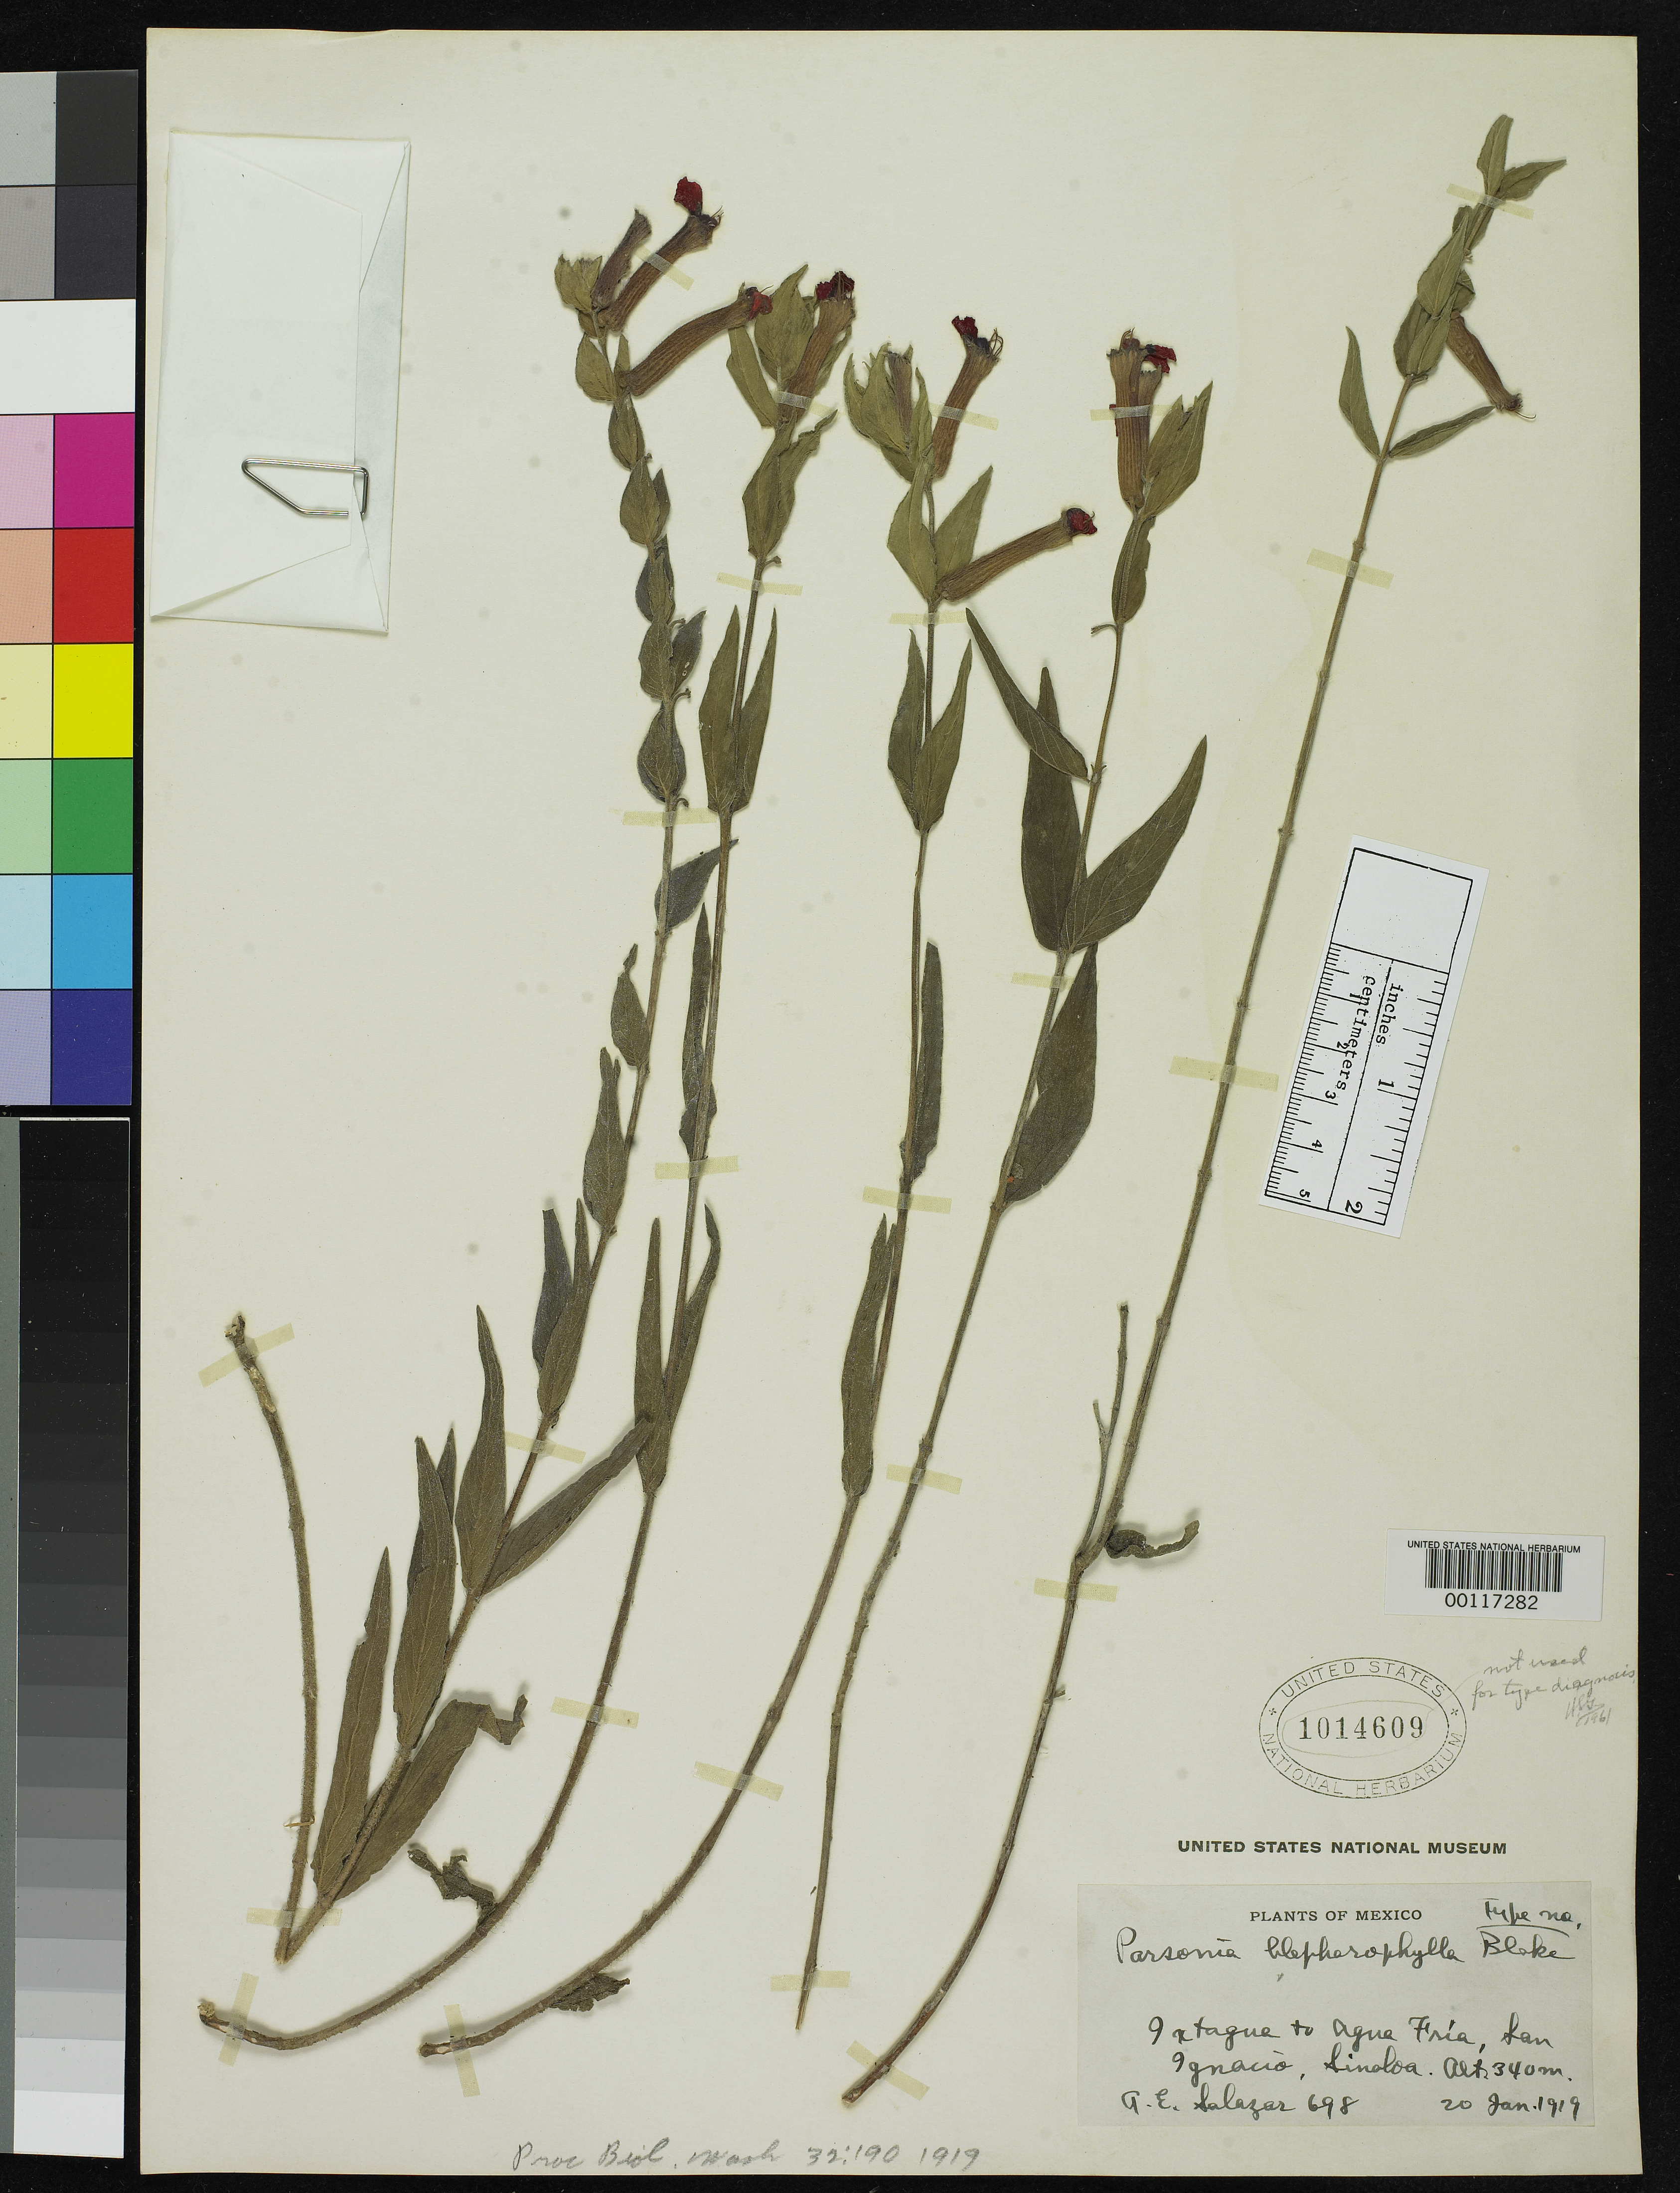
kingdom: Plantae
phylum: Tracheophyta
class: Magnoliopsida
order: Myrtales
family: Lythraceae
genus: Parsonsia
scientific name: Parsonsia blepharophylla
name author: S.F. Blake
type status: Isotype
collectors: A. E. Salazar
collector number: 698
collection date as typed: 20 Jan 1919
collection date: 1919-01-20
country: Mexico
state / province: Sinaloa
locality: Road from Ixtagua to Agua Fria.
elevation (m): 340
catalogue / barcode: US 1014609